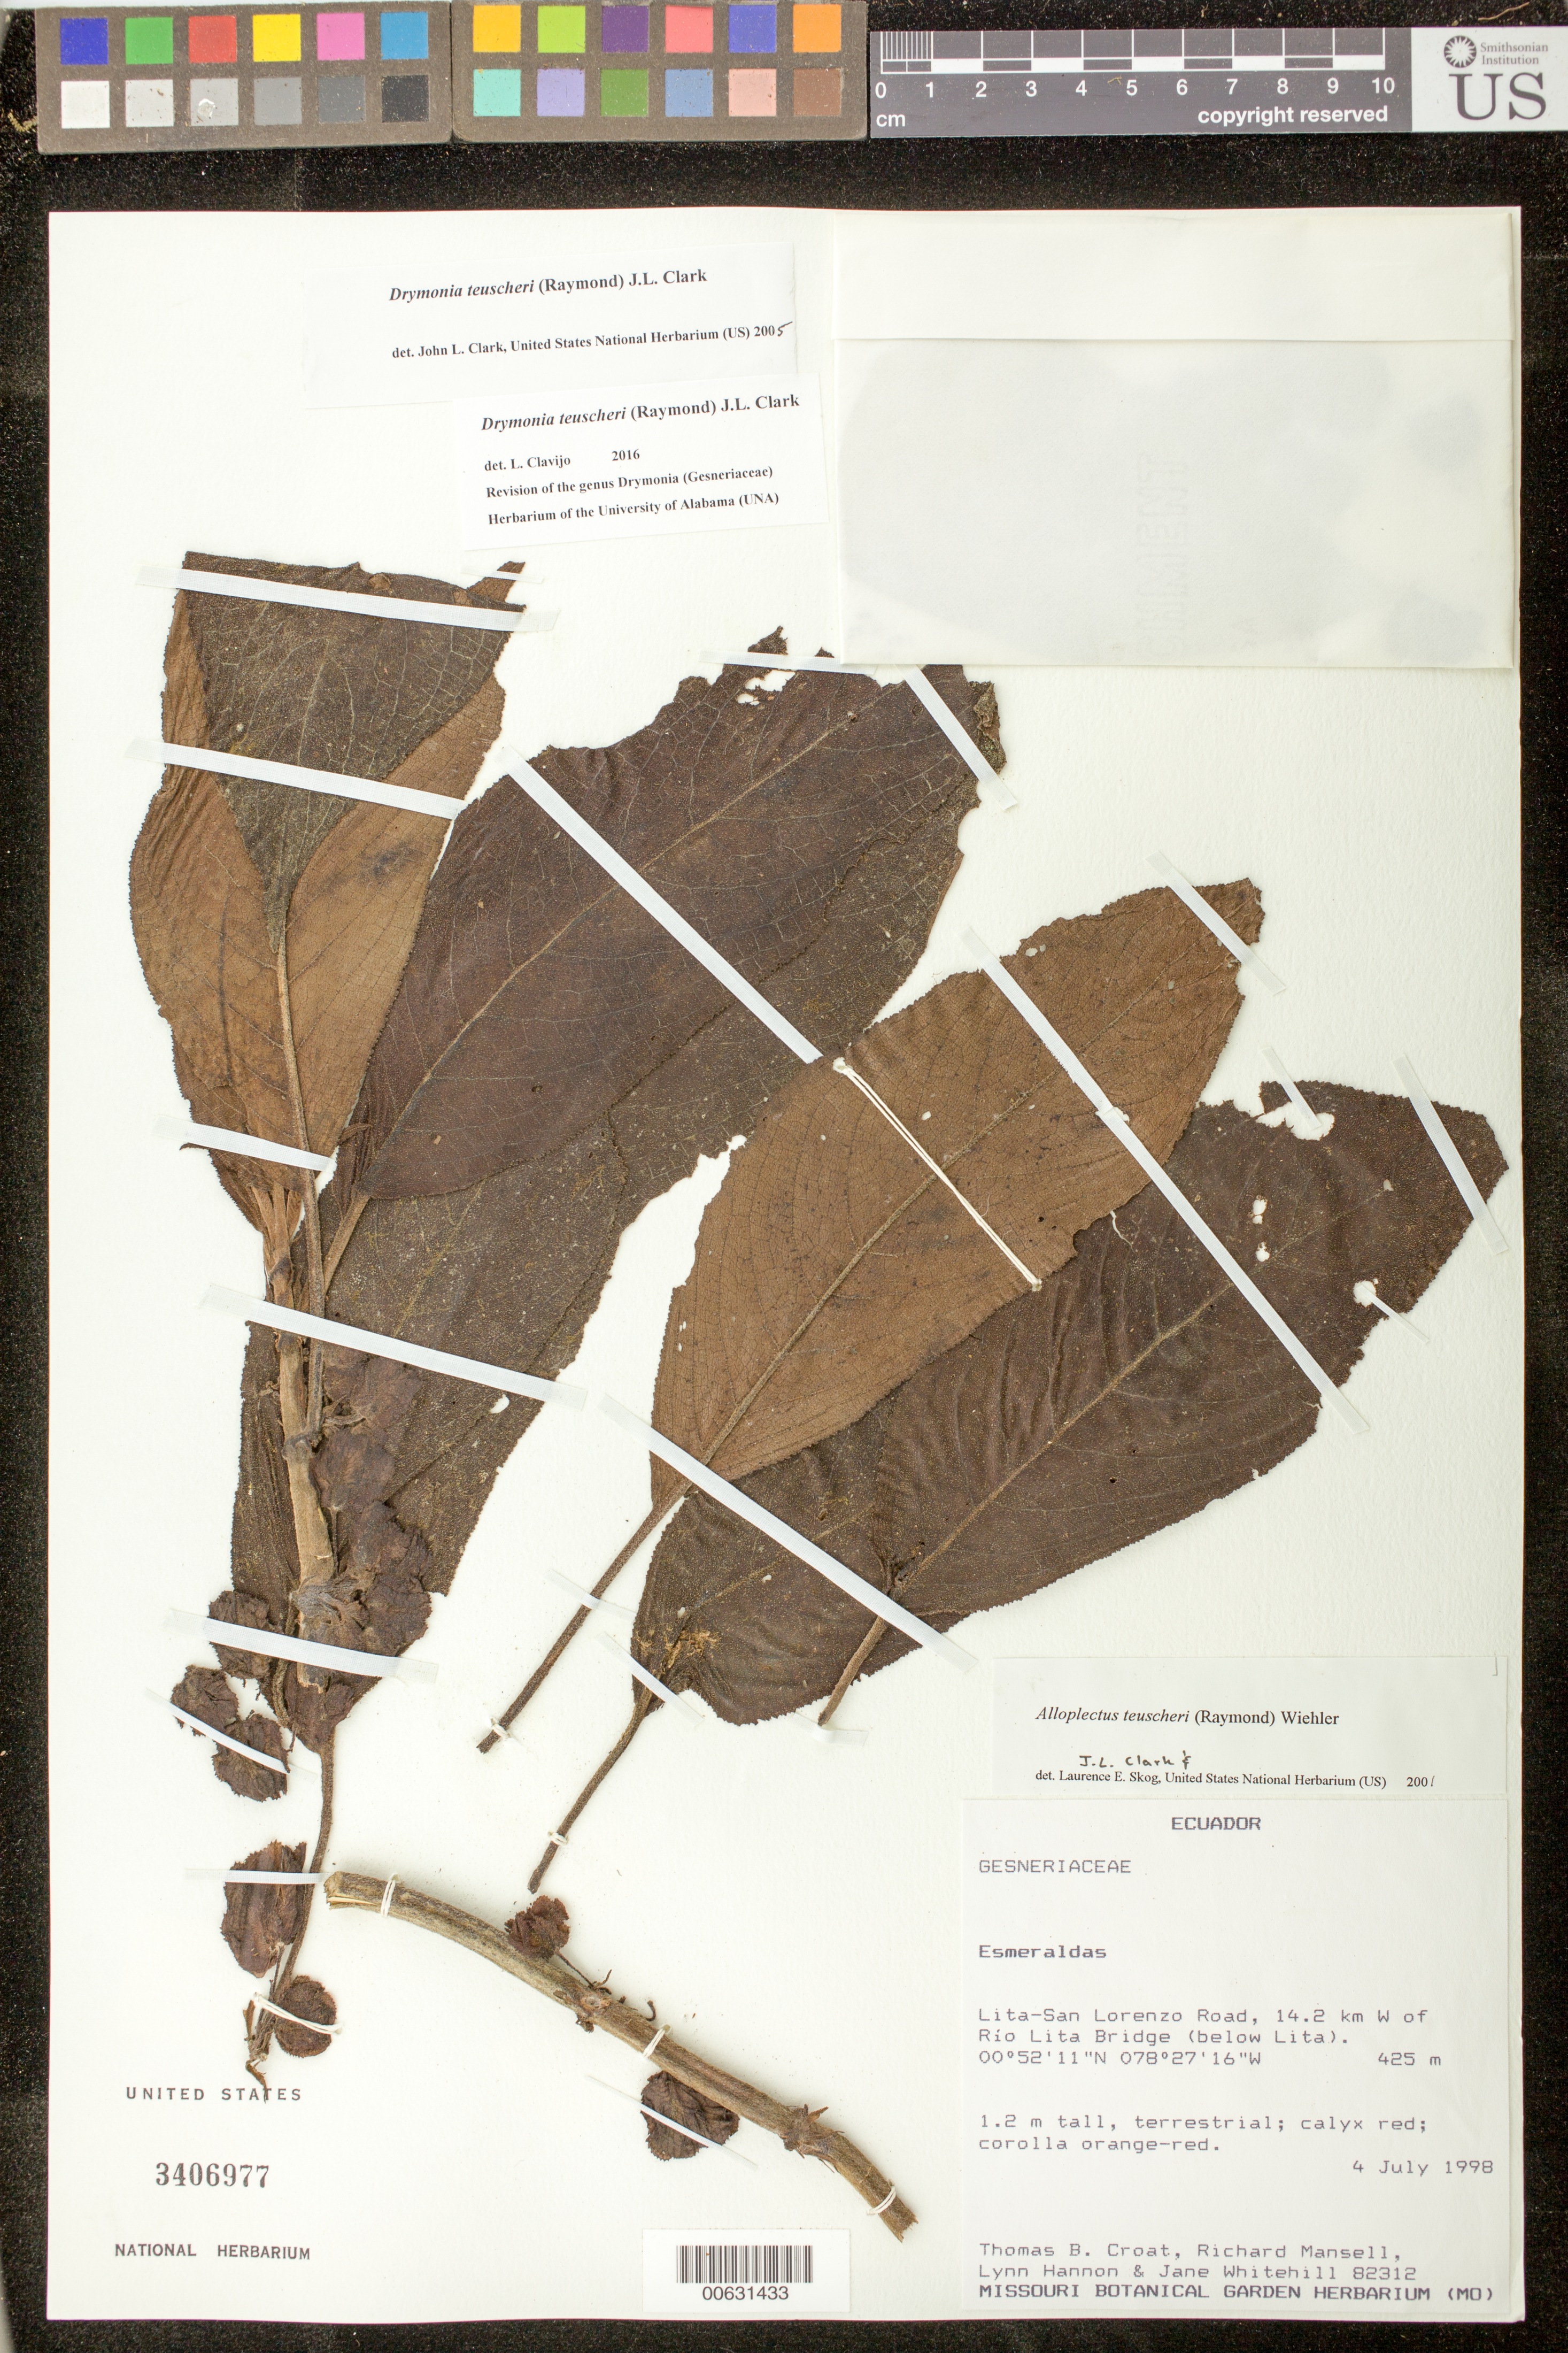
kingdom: Plantae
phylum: Tracheophyta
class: Magnoliopsida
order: Lamiales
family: Gesneriaceae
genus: Drymonia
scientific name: Drymonia teuscheri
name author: (Raymond) J.L. Clark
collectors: T. B. Croat, R. Mansell, L. Hannon & J. Whitehill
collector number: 82312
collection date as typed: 04 Jul 1998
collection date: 1998-07-04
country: Ecuador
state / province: Esmeraldas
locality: Esmeraldas. Lita-San Lorenzo Road, 14.2 km W of Río Lita Bridge (below Lita)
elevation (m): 425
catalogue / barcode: US 3406977